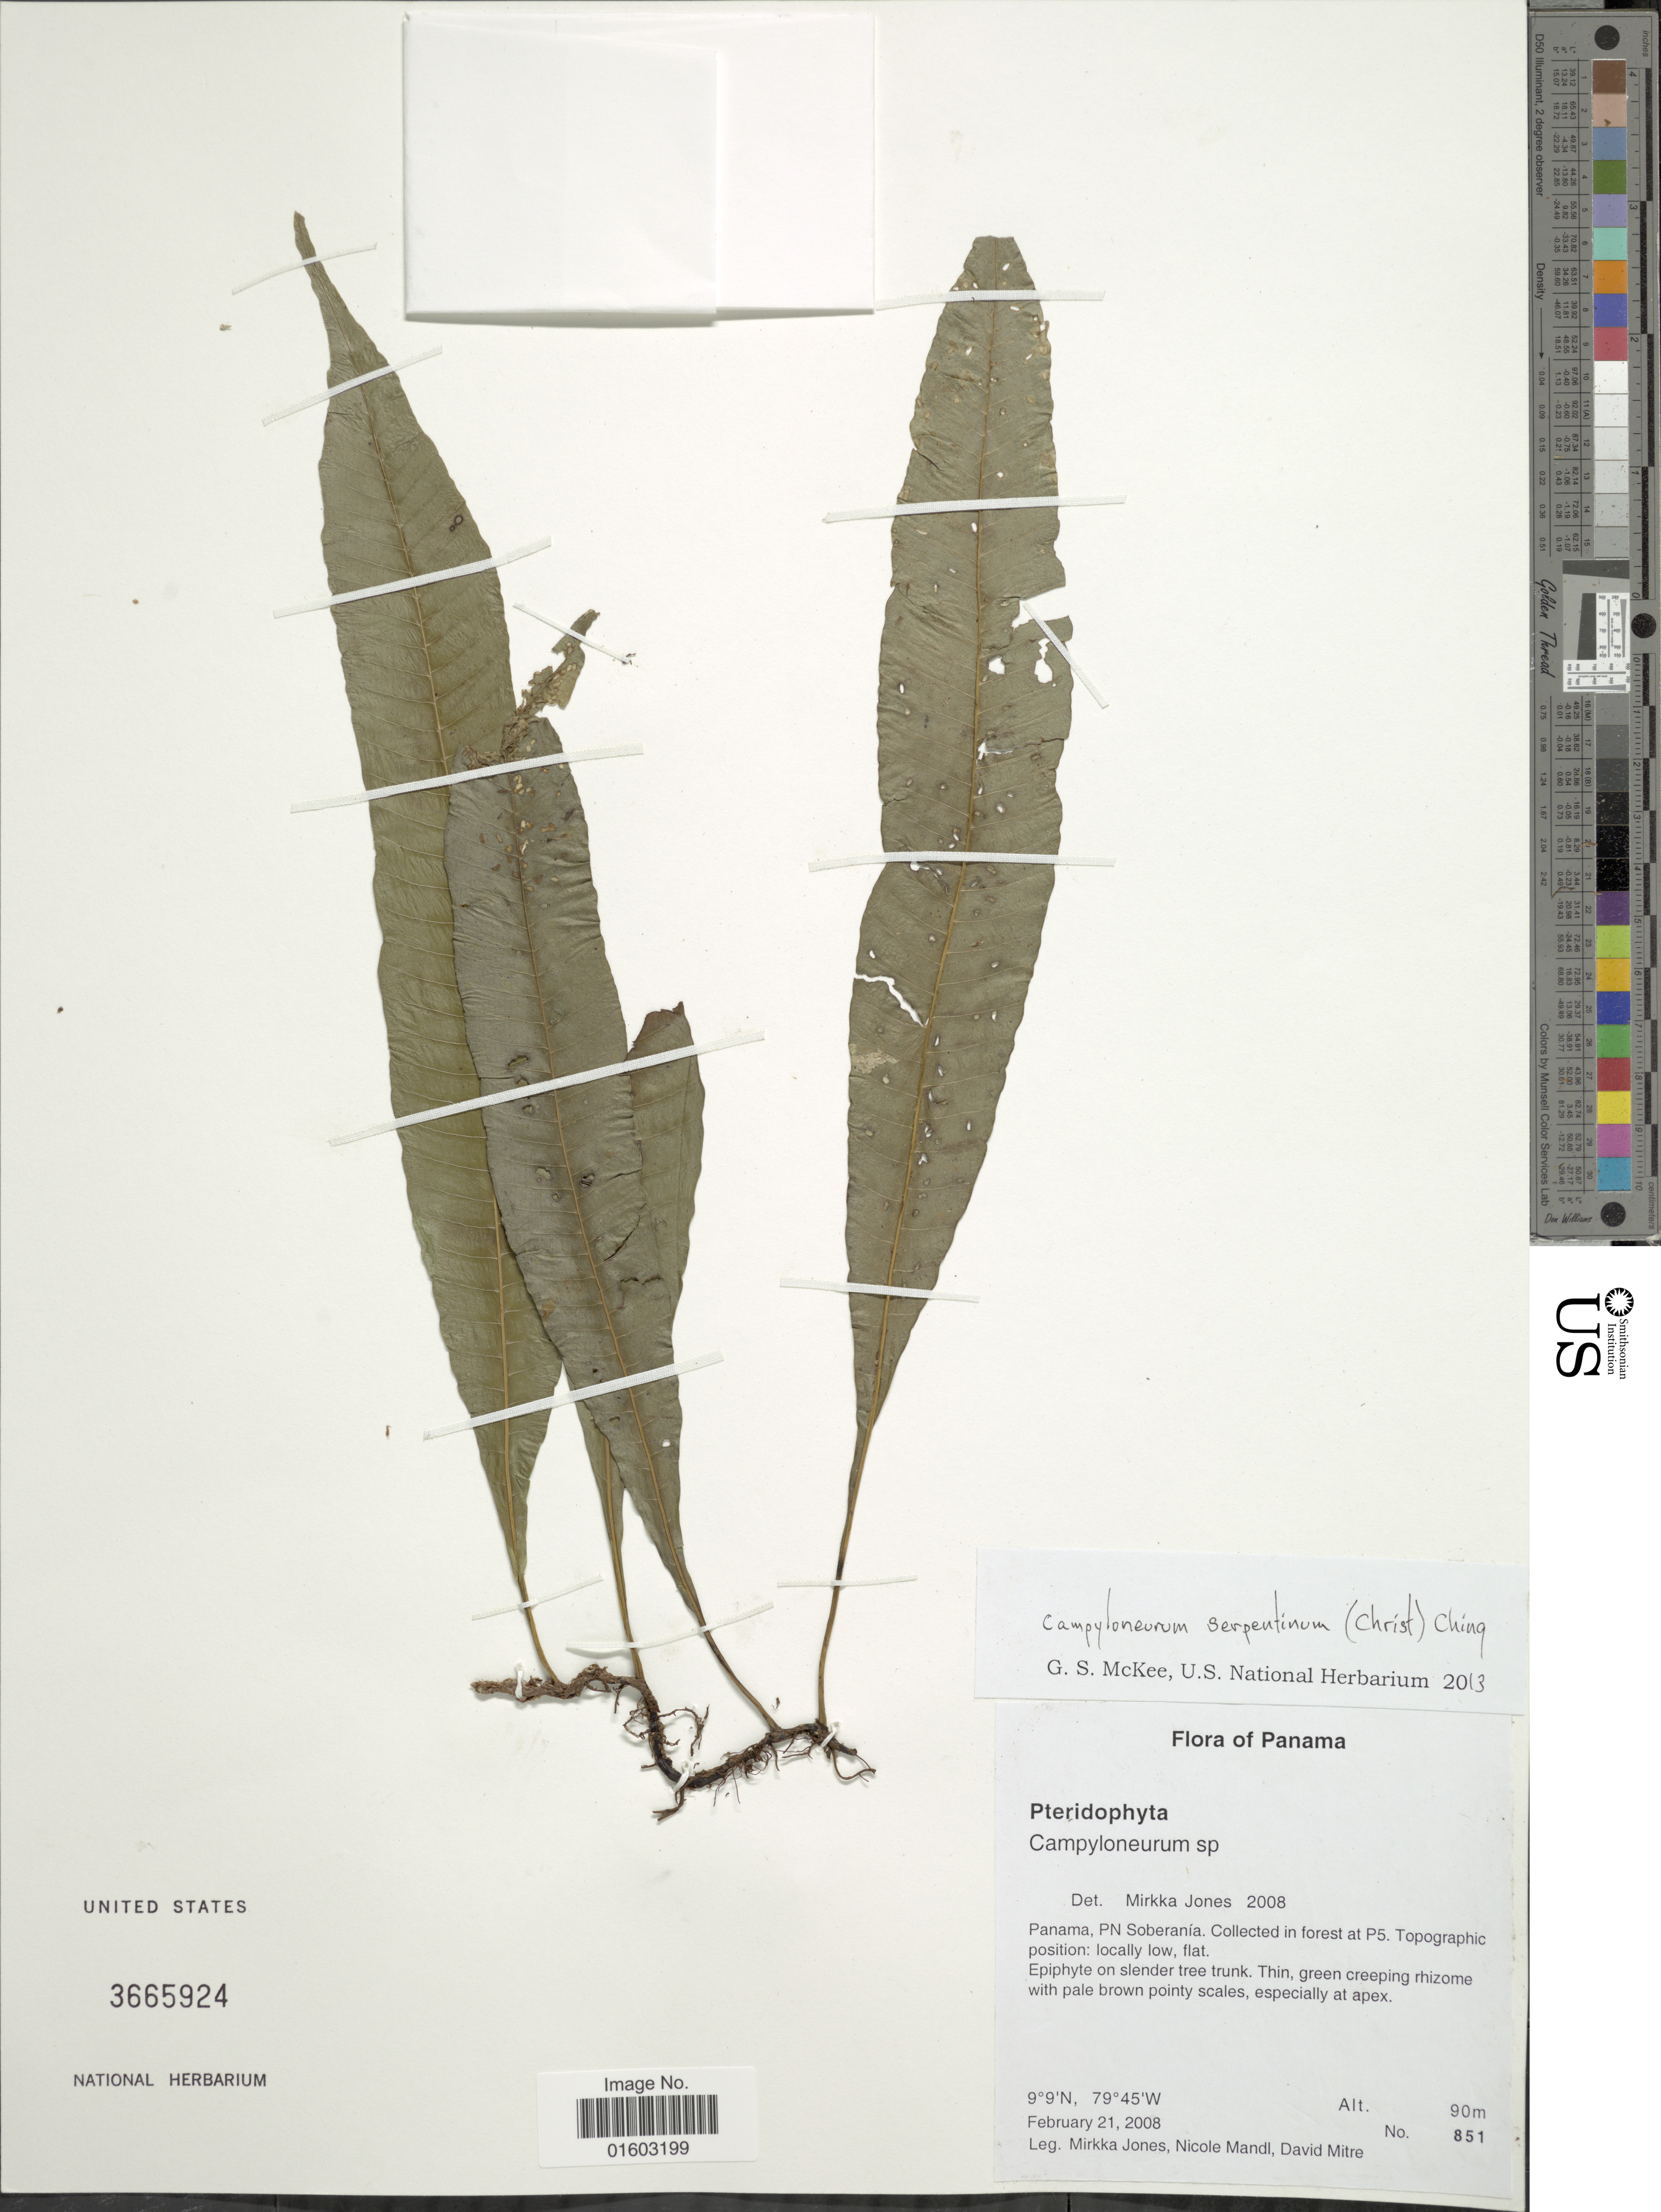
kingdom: Plantae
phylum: Tracheophyta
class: Polypodiopsida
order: Polypodiales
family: Polypodiaceae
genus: Campyloneurum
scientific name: Campyloneurum serpentinum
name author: (Christ) Ching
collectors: M. Jones, N. Mandl & D. Mitre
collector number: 851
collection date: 2008-02-21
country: Panama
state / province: Panamá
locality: PN Soberania. Collected in forest at P5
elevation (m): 90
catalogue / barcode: US 3665924